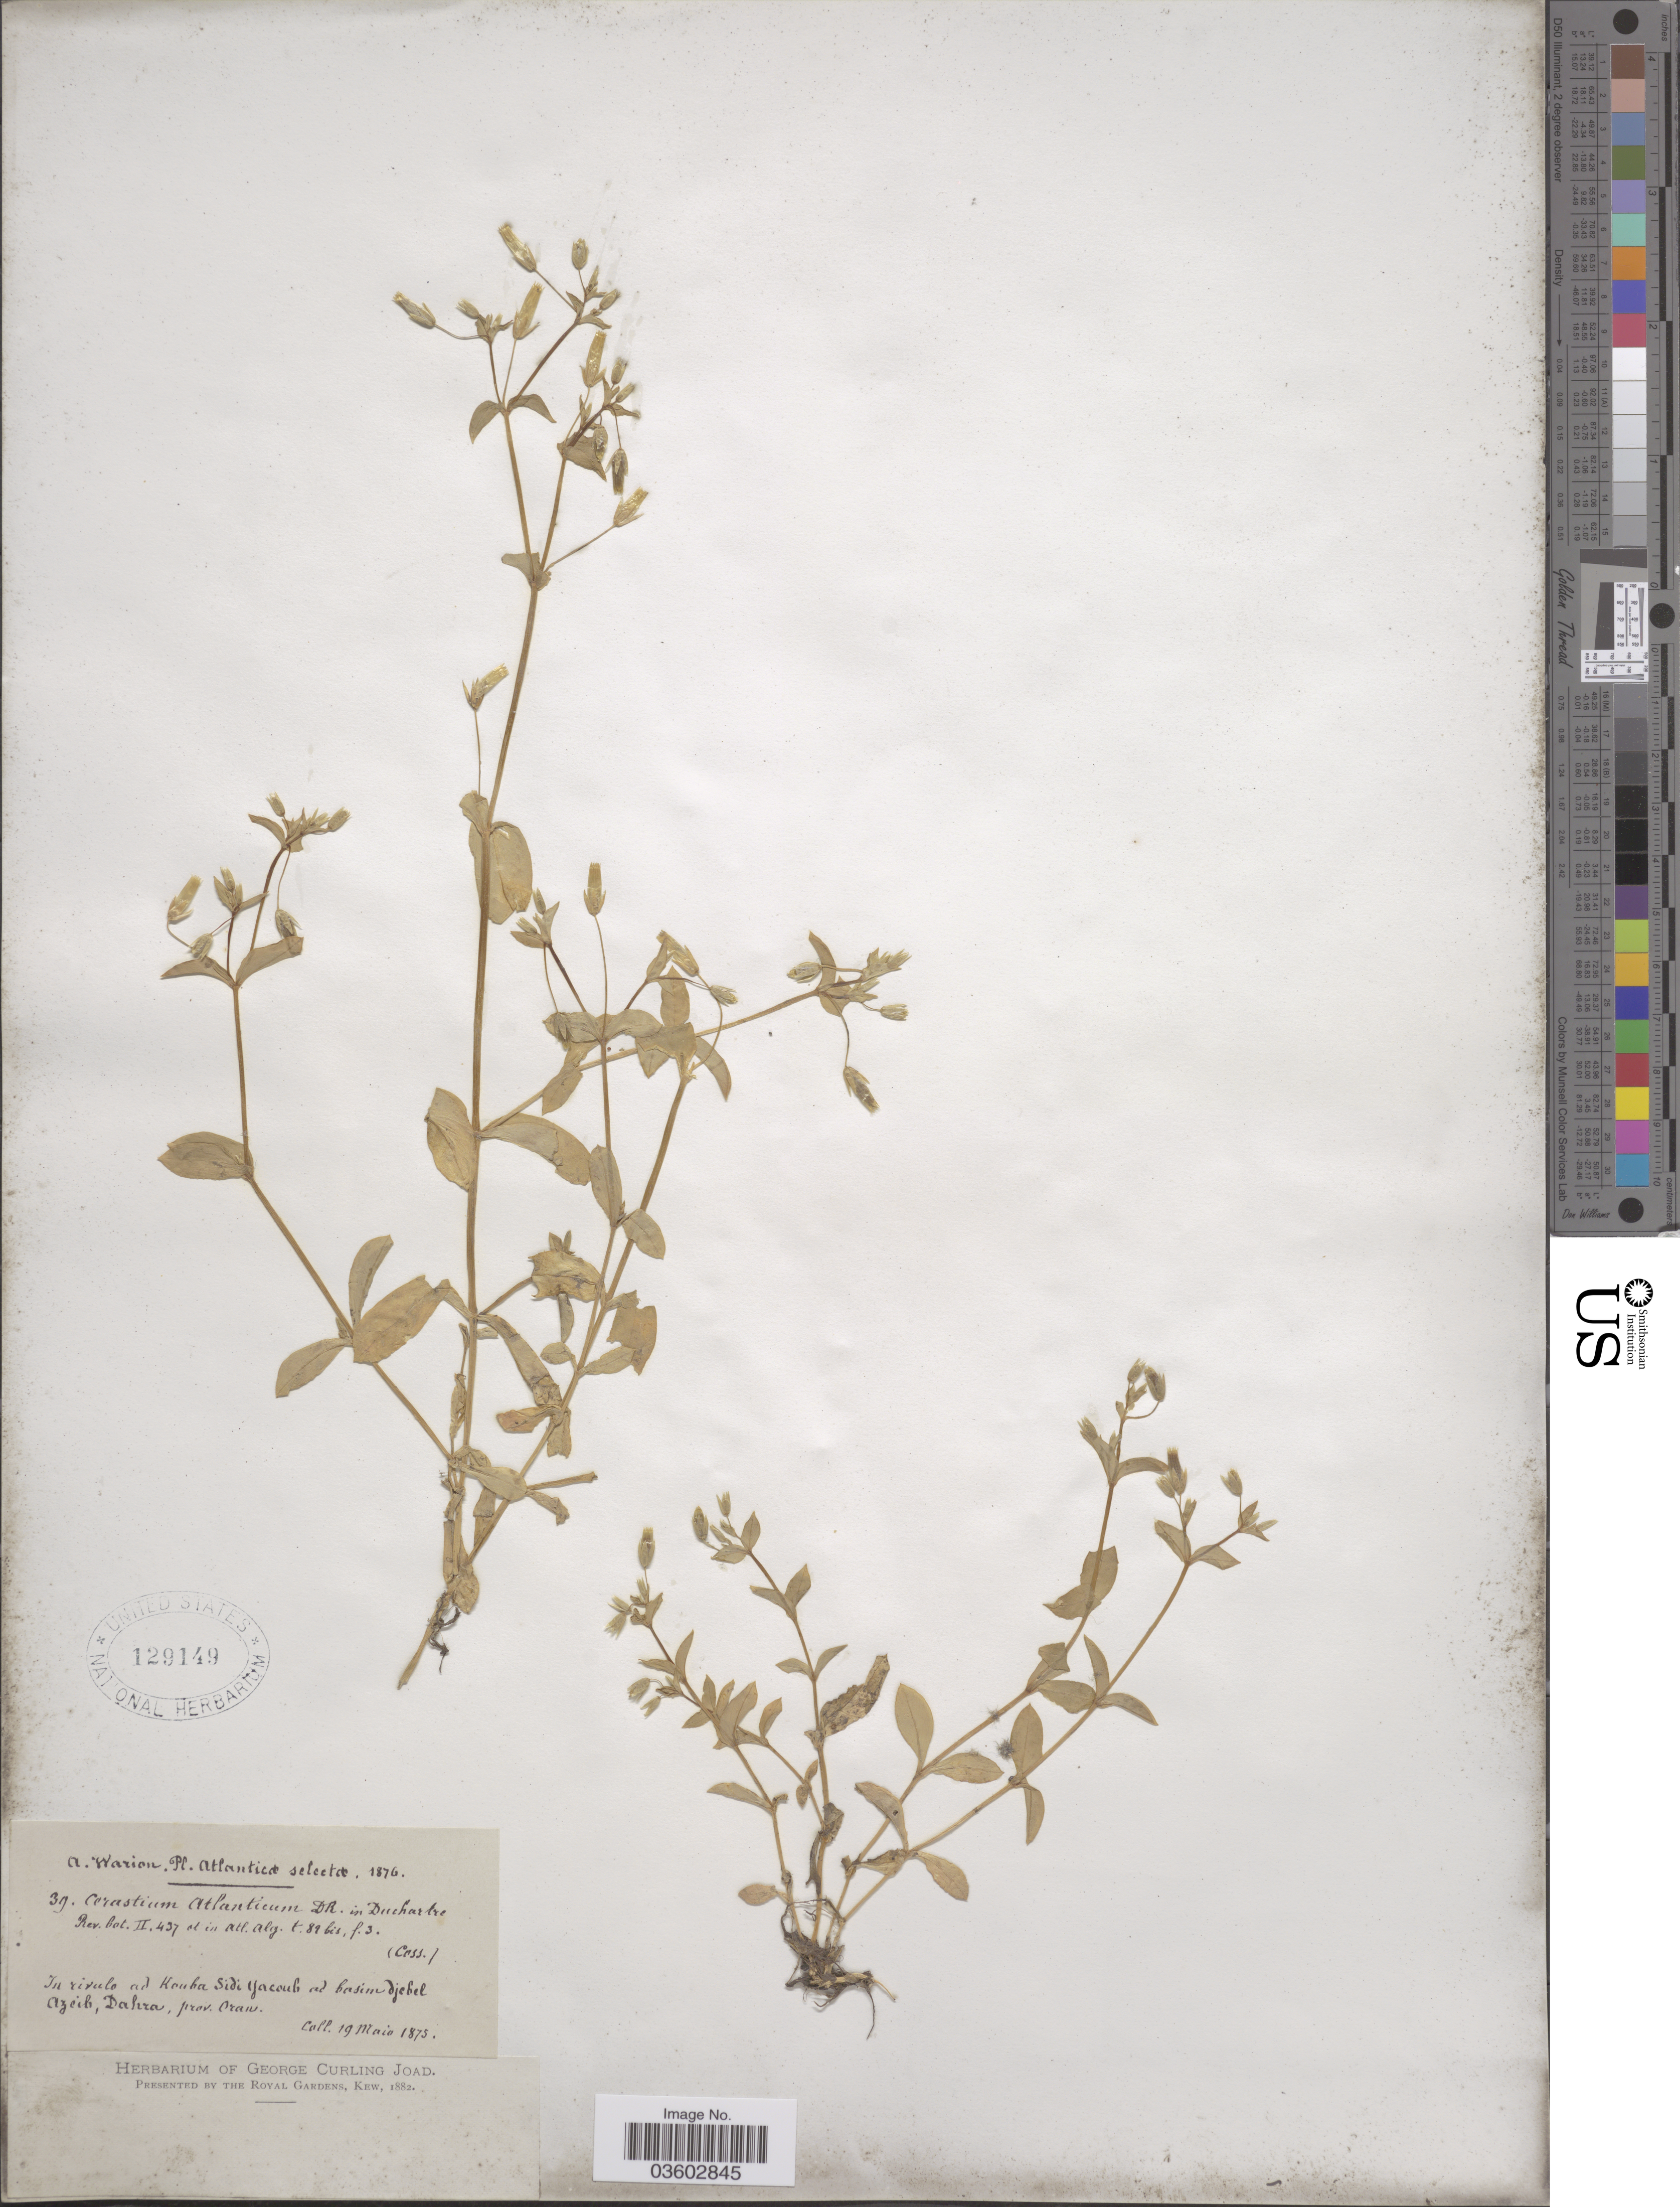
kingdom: Plantae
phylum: Tracheophyta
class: Magnoliopsida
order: Caryophyllales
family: Caryophyllaceae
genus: Cerastium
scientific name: Cerastium atlanticum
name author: Durieu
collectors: A. Warion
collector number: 39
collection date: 1875-05-19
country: Algeria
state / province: Oran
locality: In rivula ad Kouba Sidi Yacoub ad basim djebel Azeib, Dahra.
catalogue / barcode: US 129149